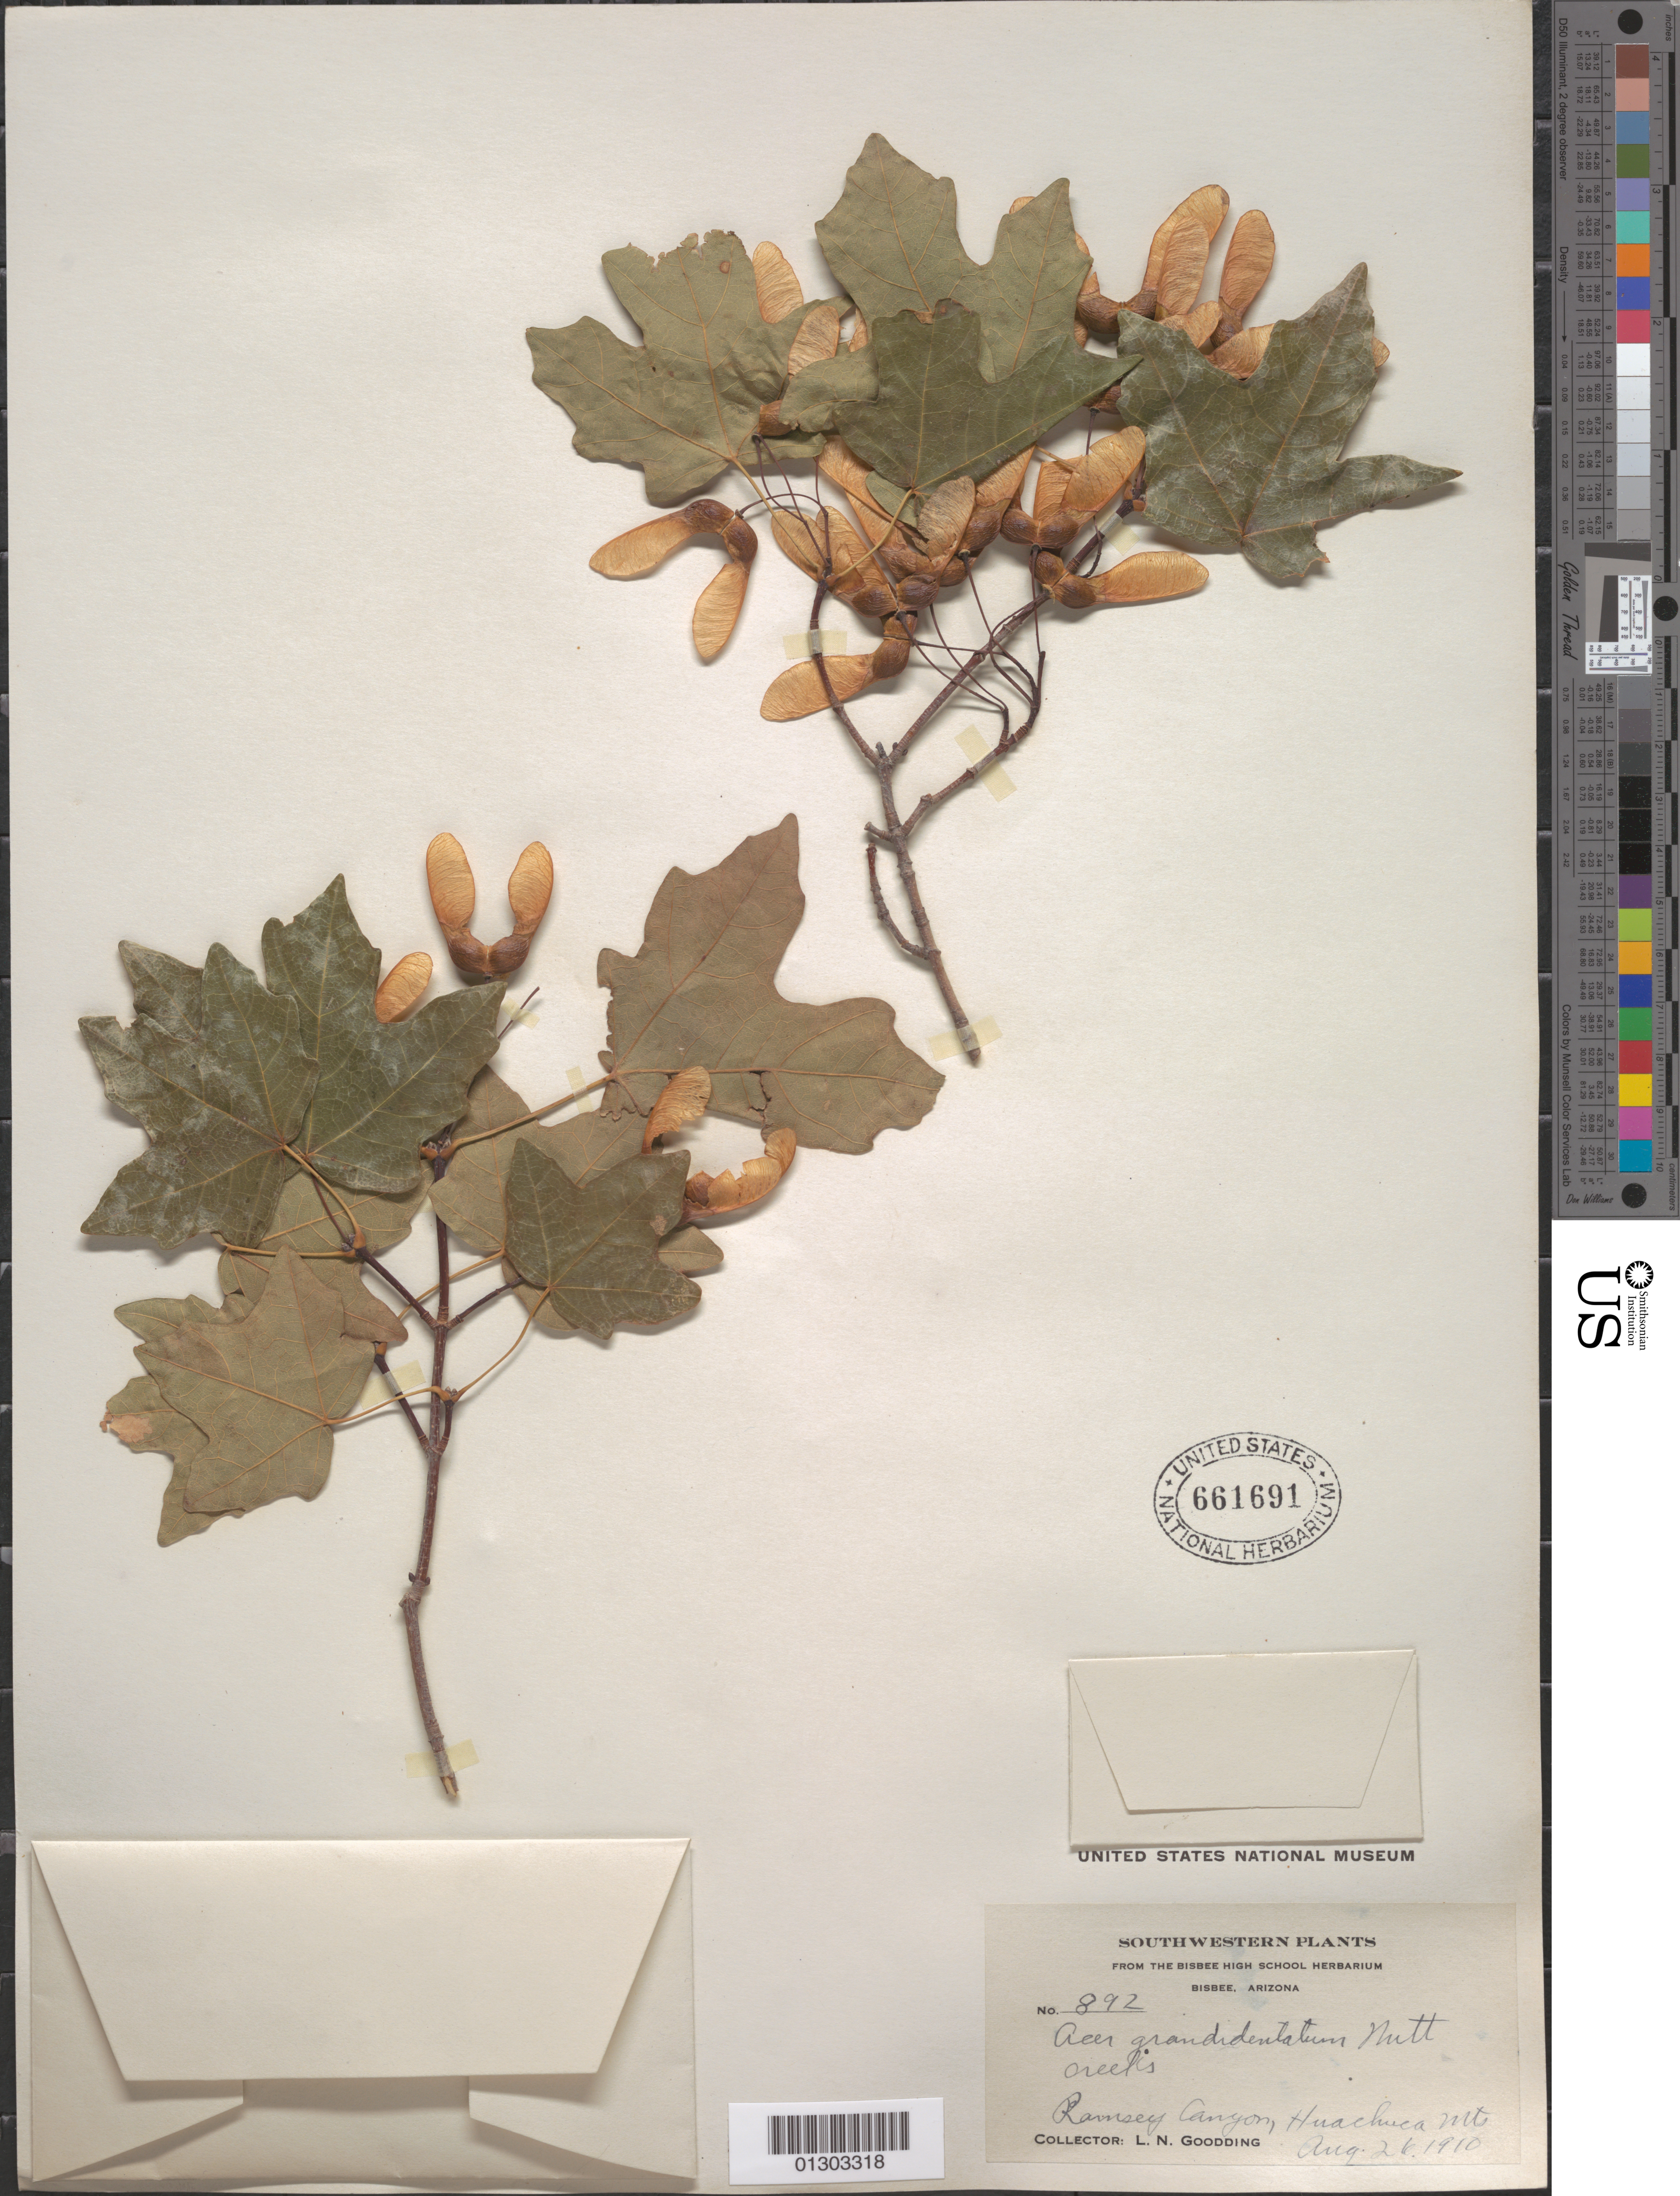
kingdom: Plantae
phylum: Tracheophyta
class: Magnoliopsida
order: Sapindales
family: Sapindaceae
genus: Acer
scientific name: Acer grandidentatum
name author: Nutt.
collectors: L. N. Goodding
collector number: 892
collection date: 1910-08-28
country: United States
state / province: Arizona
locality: Huachuca Mts., Ramsey Canyon.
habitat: Creeks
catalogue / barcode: US 661691